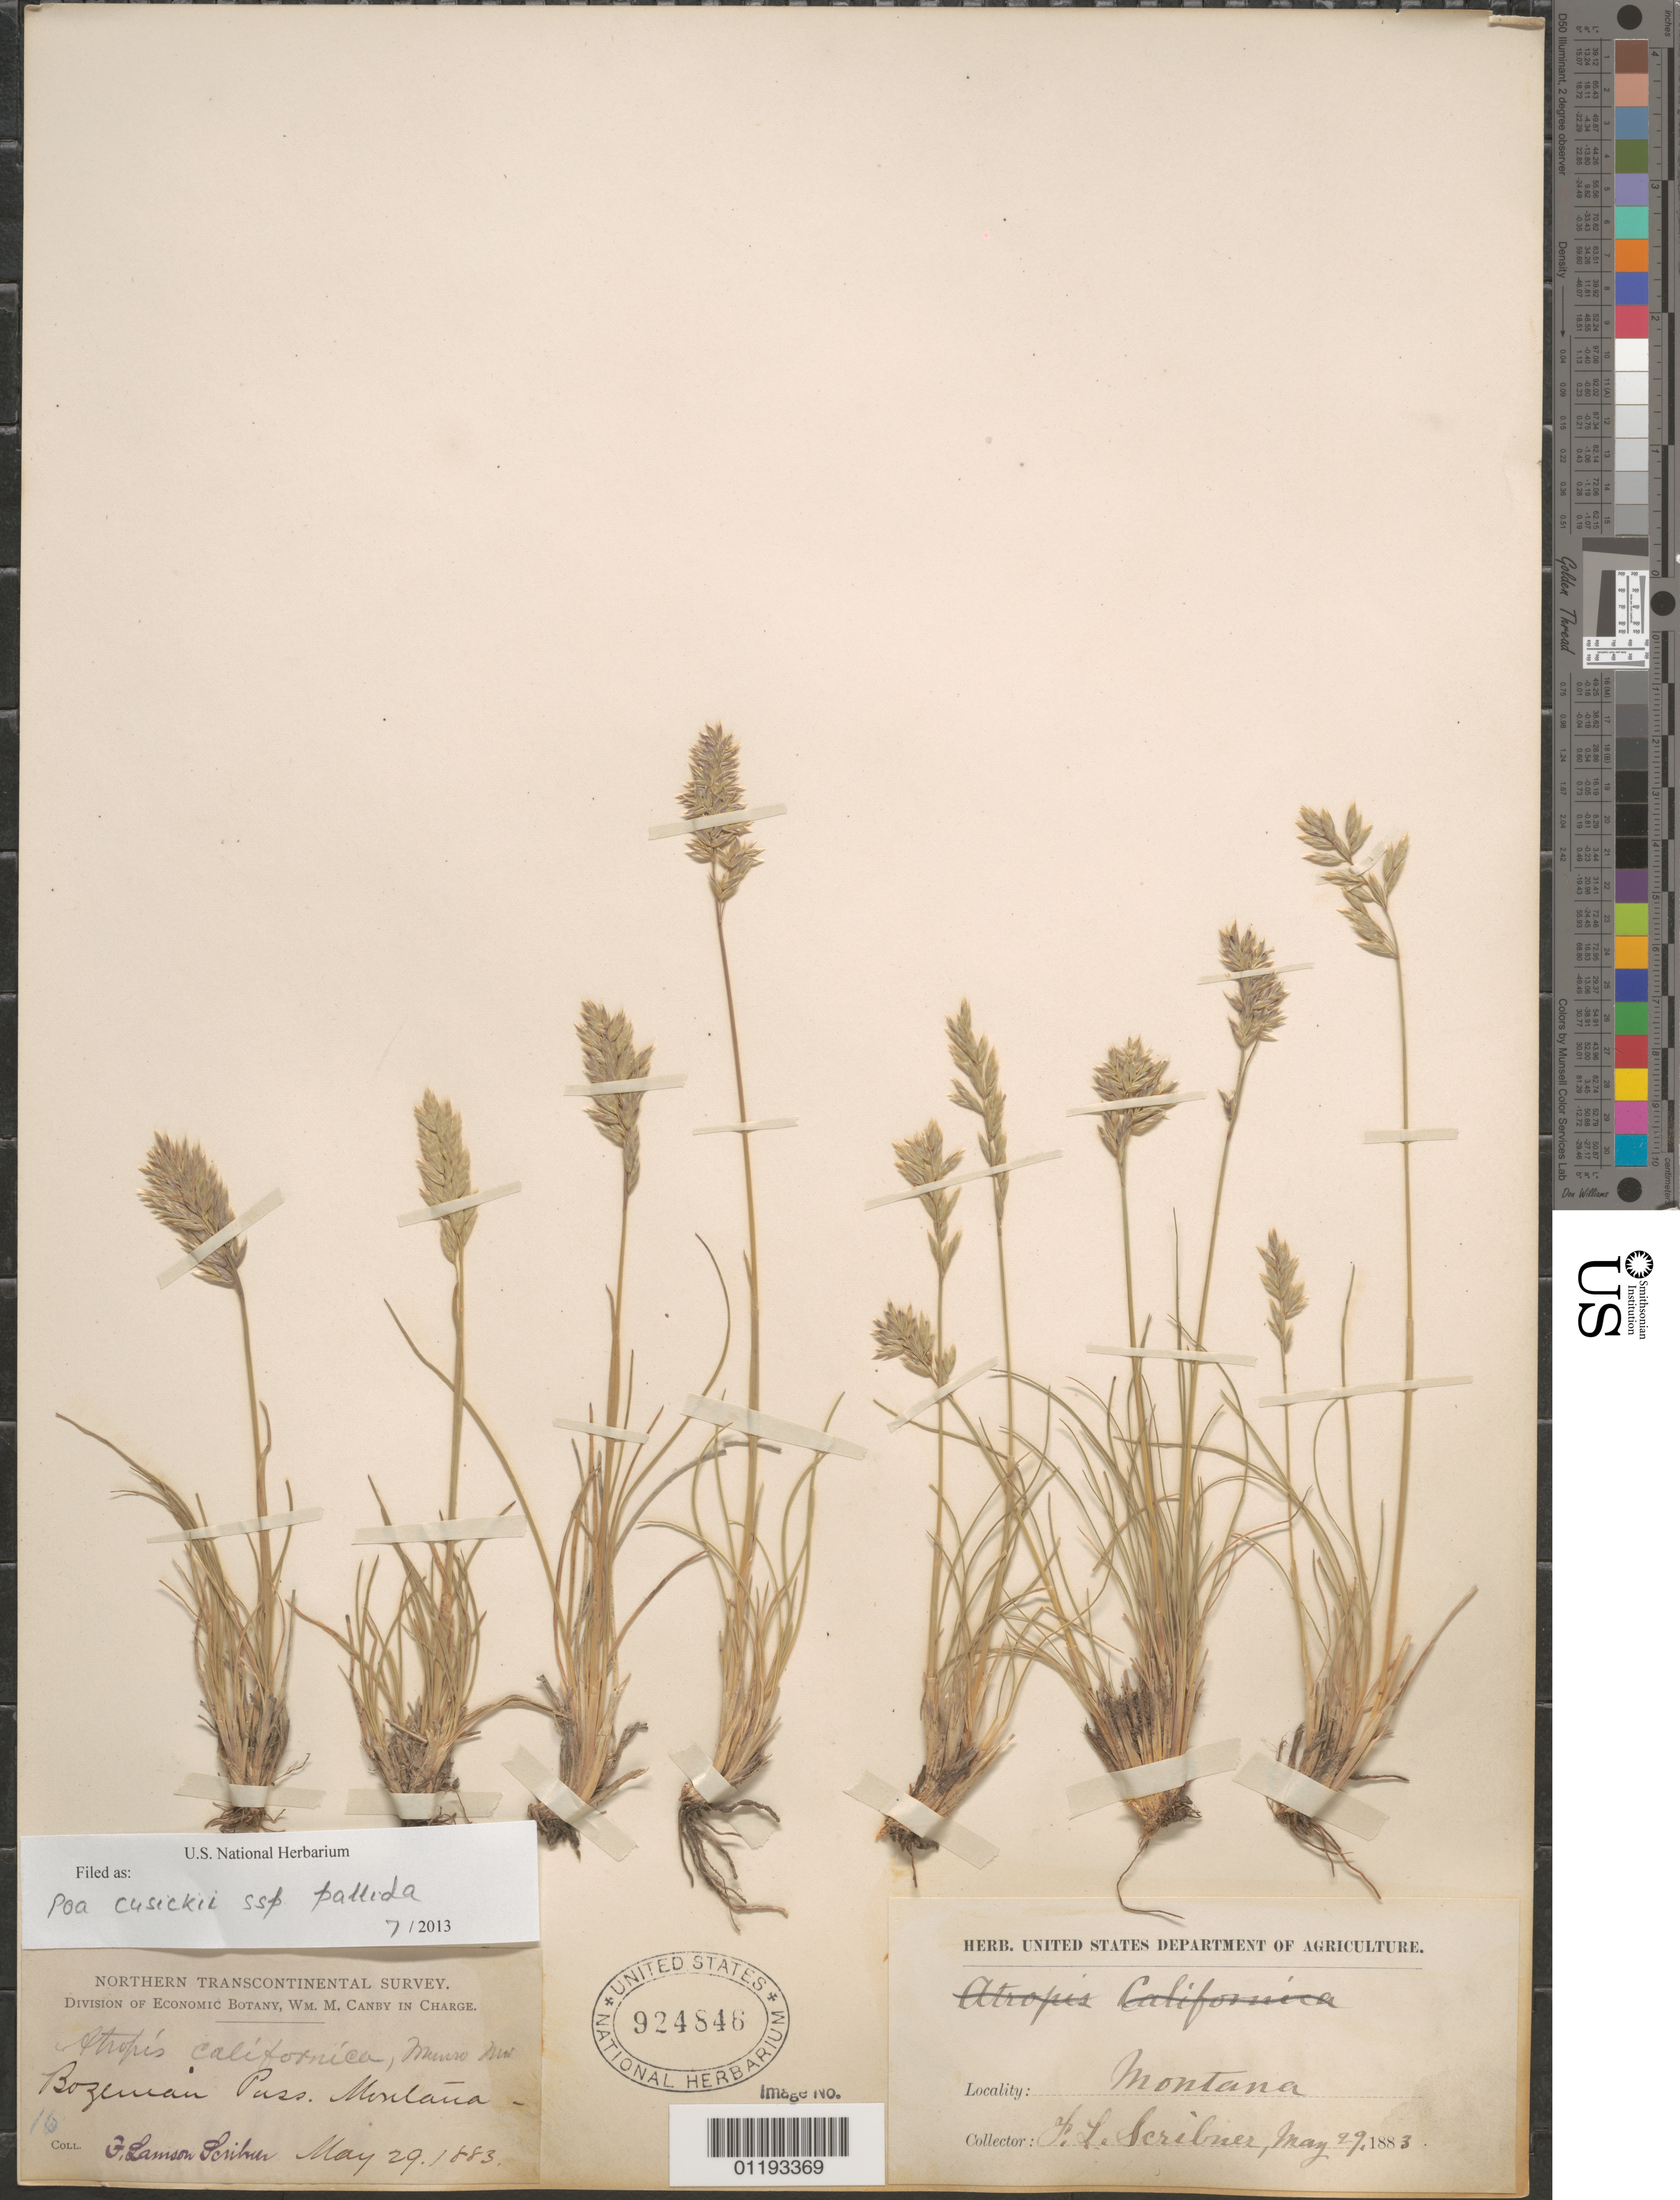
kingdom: Plantae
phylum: Tracheophyta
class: Liliopsida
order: Poales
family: Poaceae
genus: Poa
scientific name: Poa cusickii subsp. pallida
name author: Soreng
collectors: F. L. Scribner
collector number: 16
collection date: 1883-05-29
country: United States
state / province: Montana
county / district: Gallatin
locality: Bozeman Pass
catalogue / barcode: US 924846